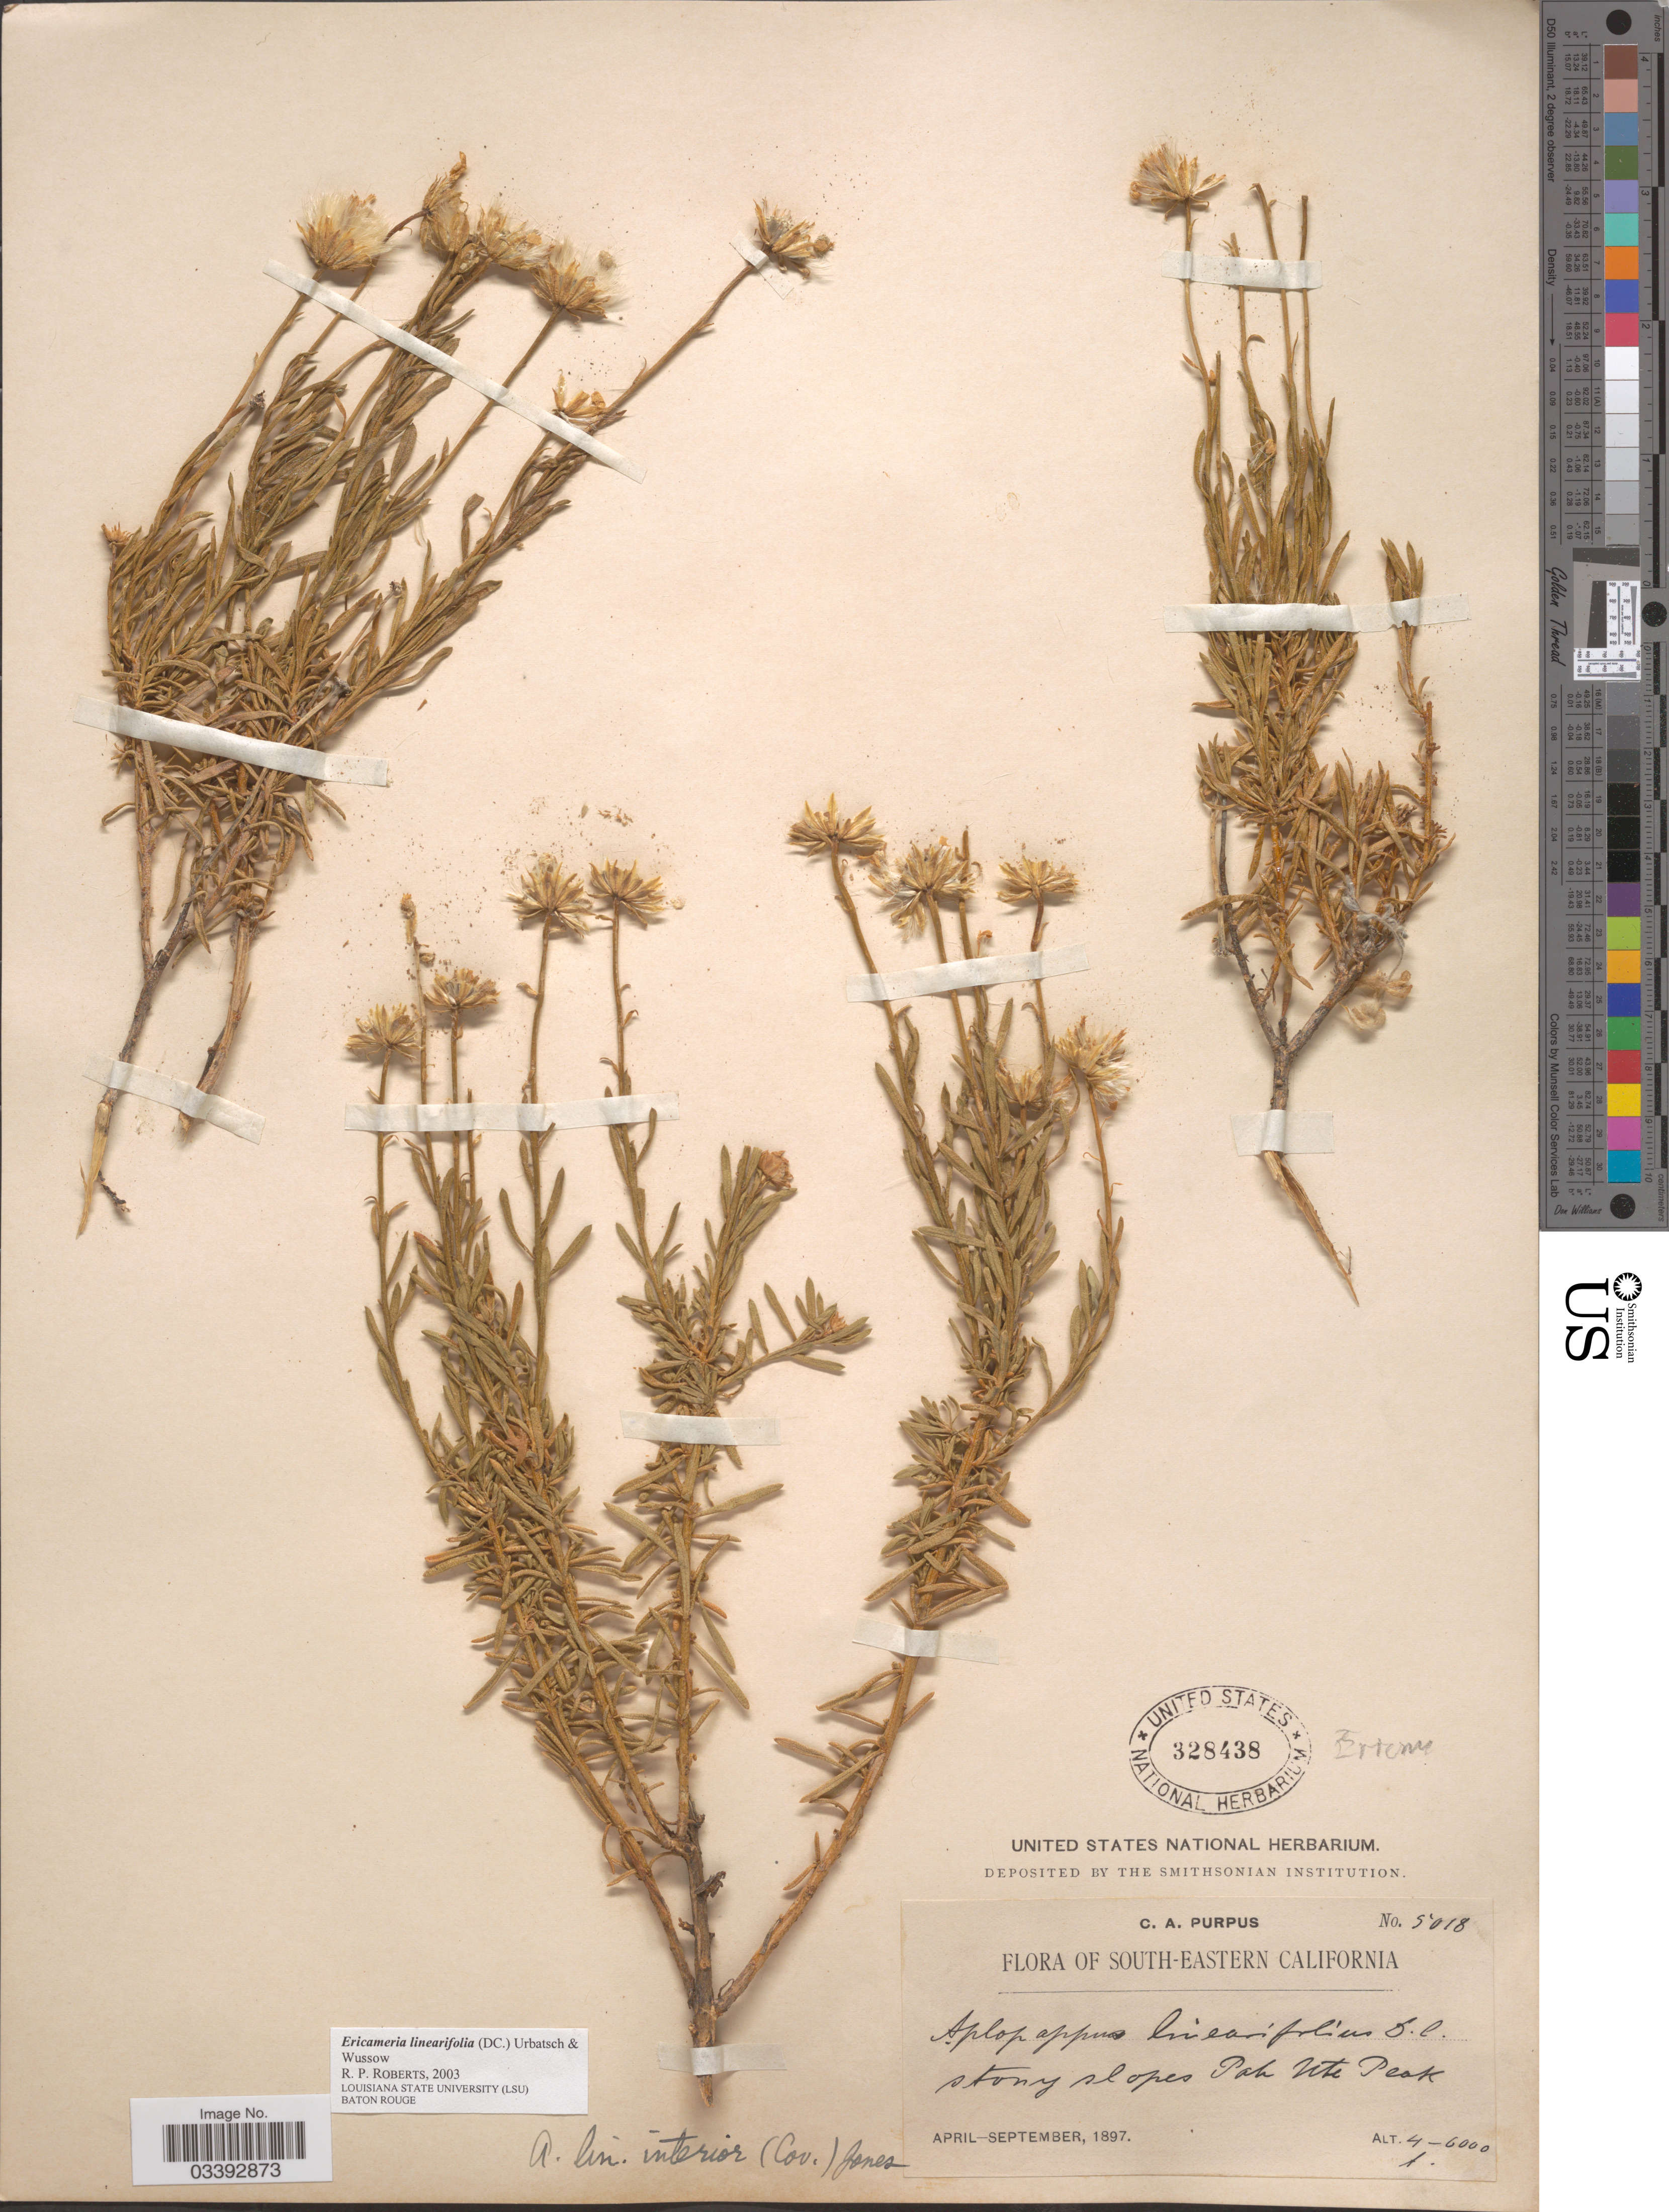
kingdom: Plantae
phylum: Tracheophyta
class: Magnoliopsida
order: Asterales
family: Asteraceae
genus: Ericameria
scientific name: Ericameria linearifolia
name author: (DC.) Urbatsch & Wussow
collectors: C. A. Purpus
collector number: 5018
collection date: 1897-04/1897-09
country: United States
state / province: California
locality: South-Eastern California. Stony slopes Pak Ute Peak.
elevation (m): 1219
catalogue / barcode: US 328438